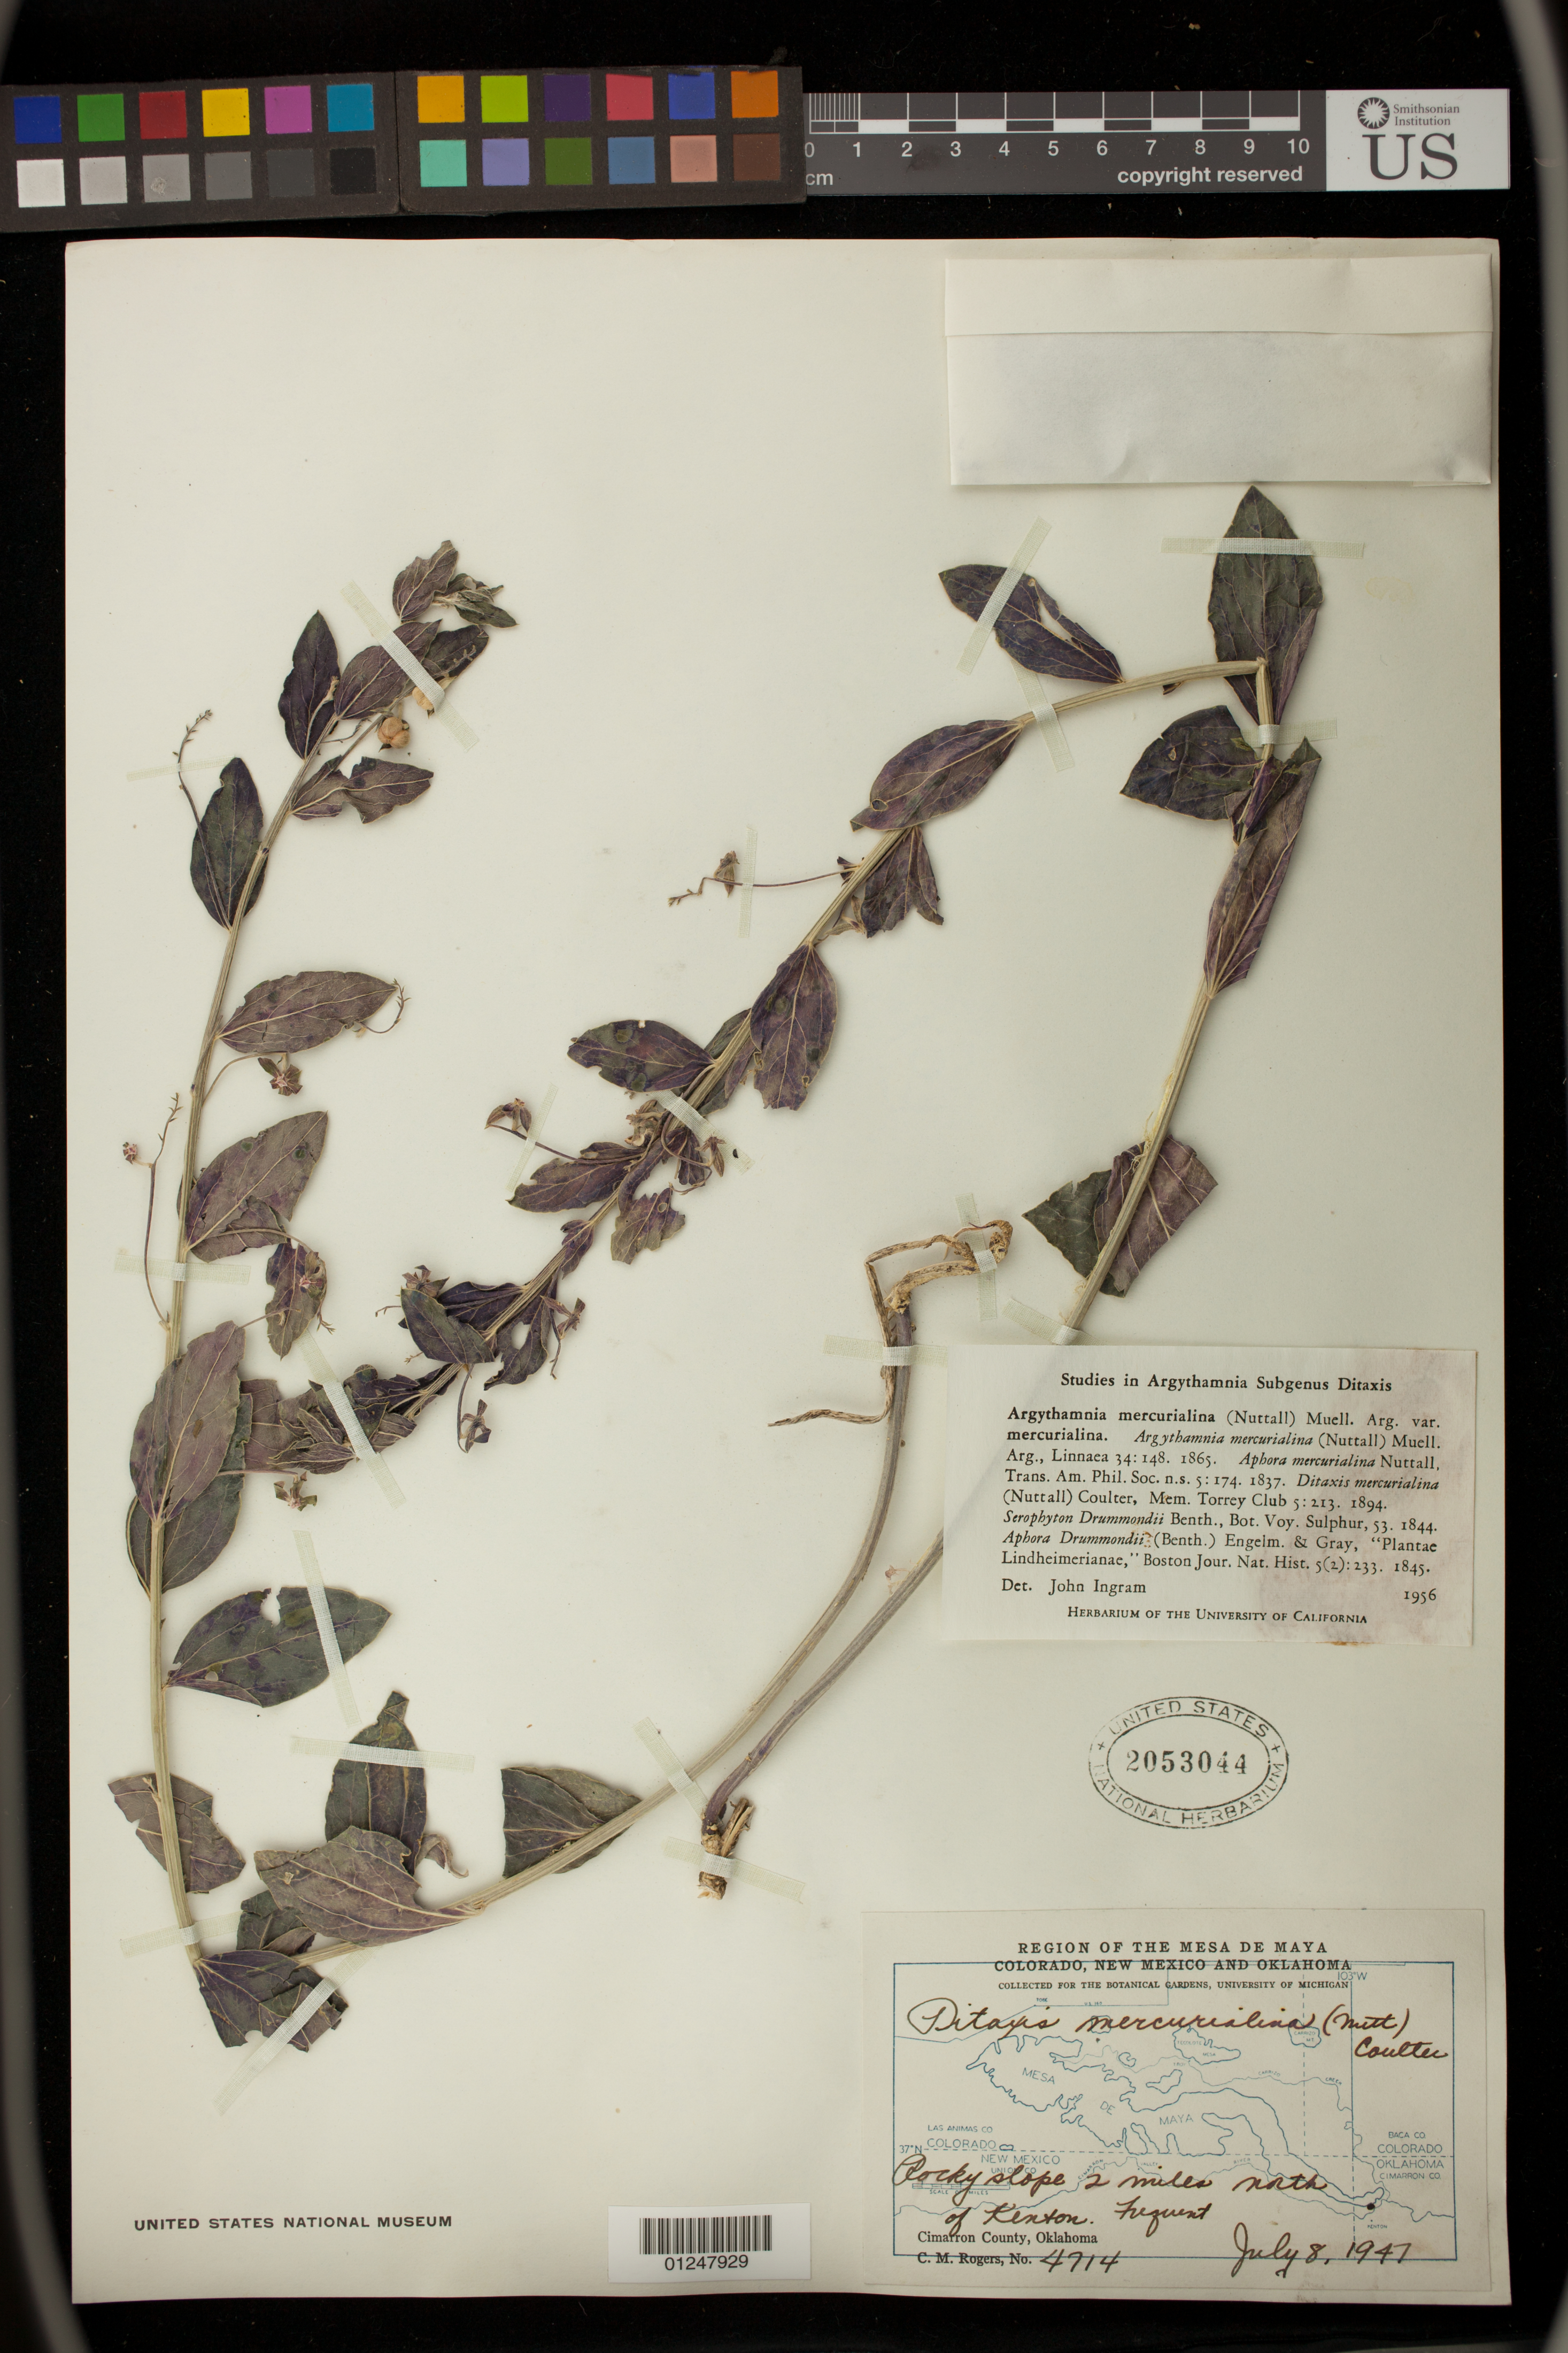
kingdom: Plantae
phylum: Tracheophyta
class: Magnoliopsida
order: Malpighiales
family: Euphorbiaceae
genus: Argythamnia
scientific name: Argythamnia mercurialina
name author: (Nutt.) Müll. Arg.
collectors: C. M. Rogers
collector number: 4714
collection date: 1947-07-08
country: United States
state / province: Oklahoma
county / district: Cimarron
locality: Rocky slope 2 miles north of Kenton.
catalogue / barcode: US 2053044